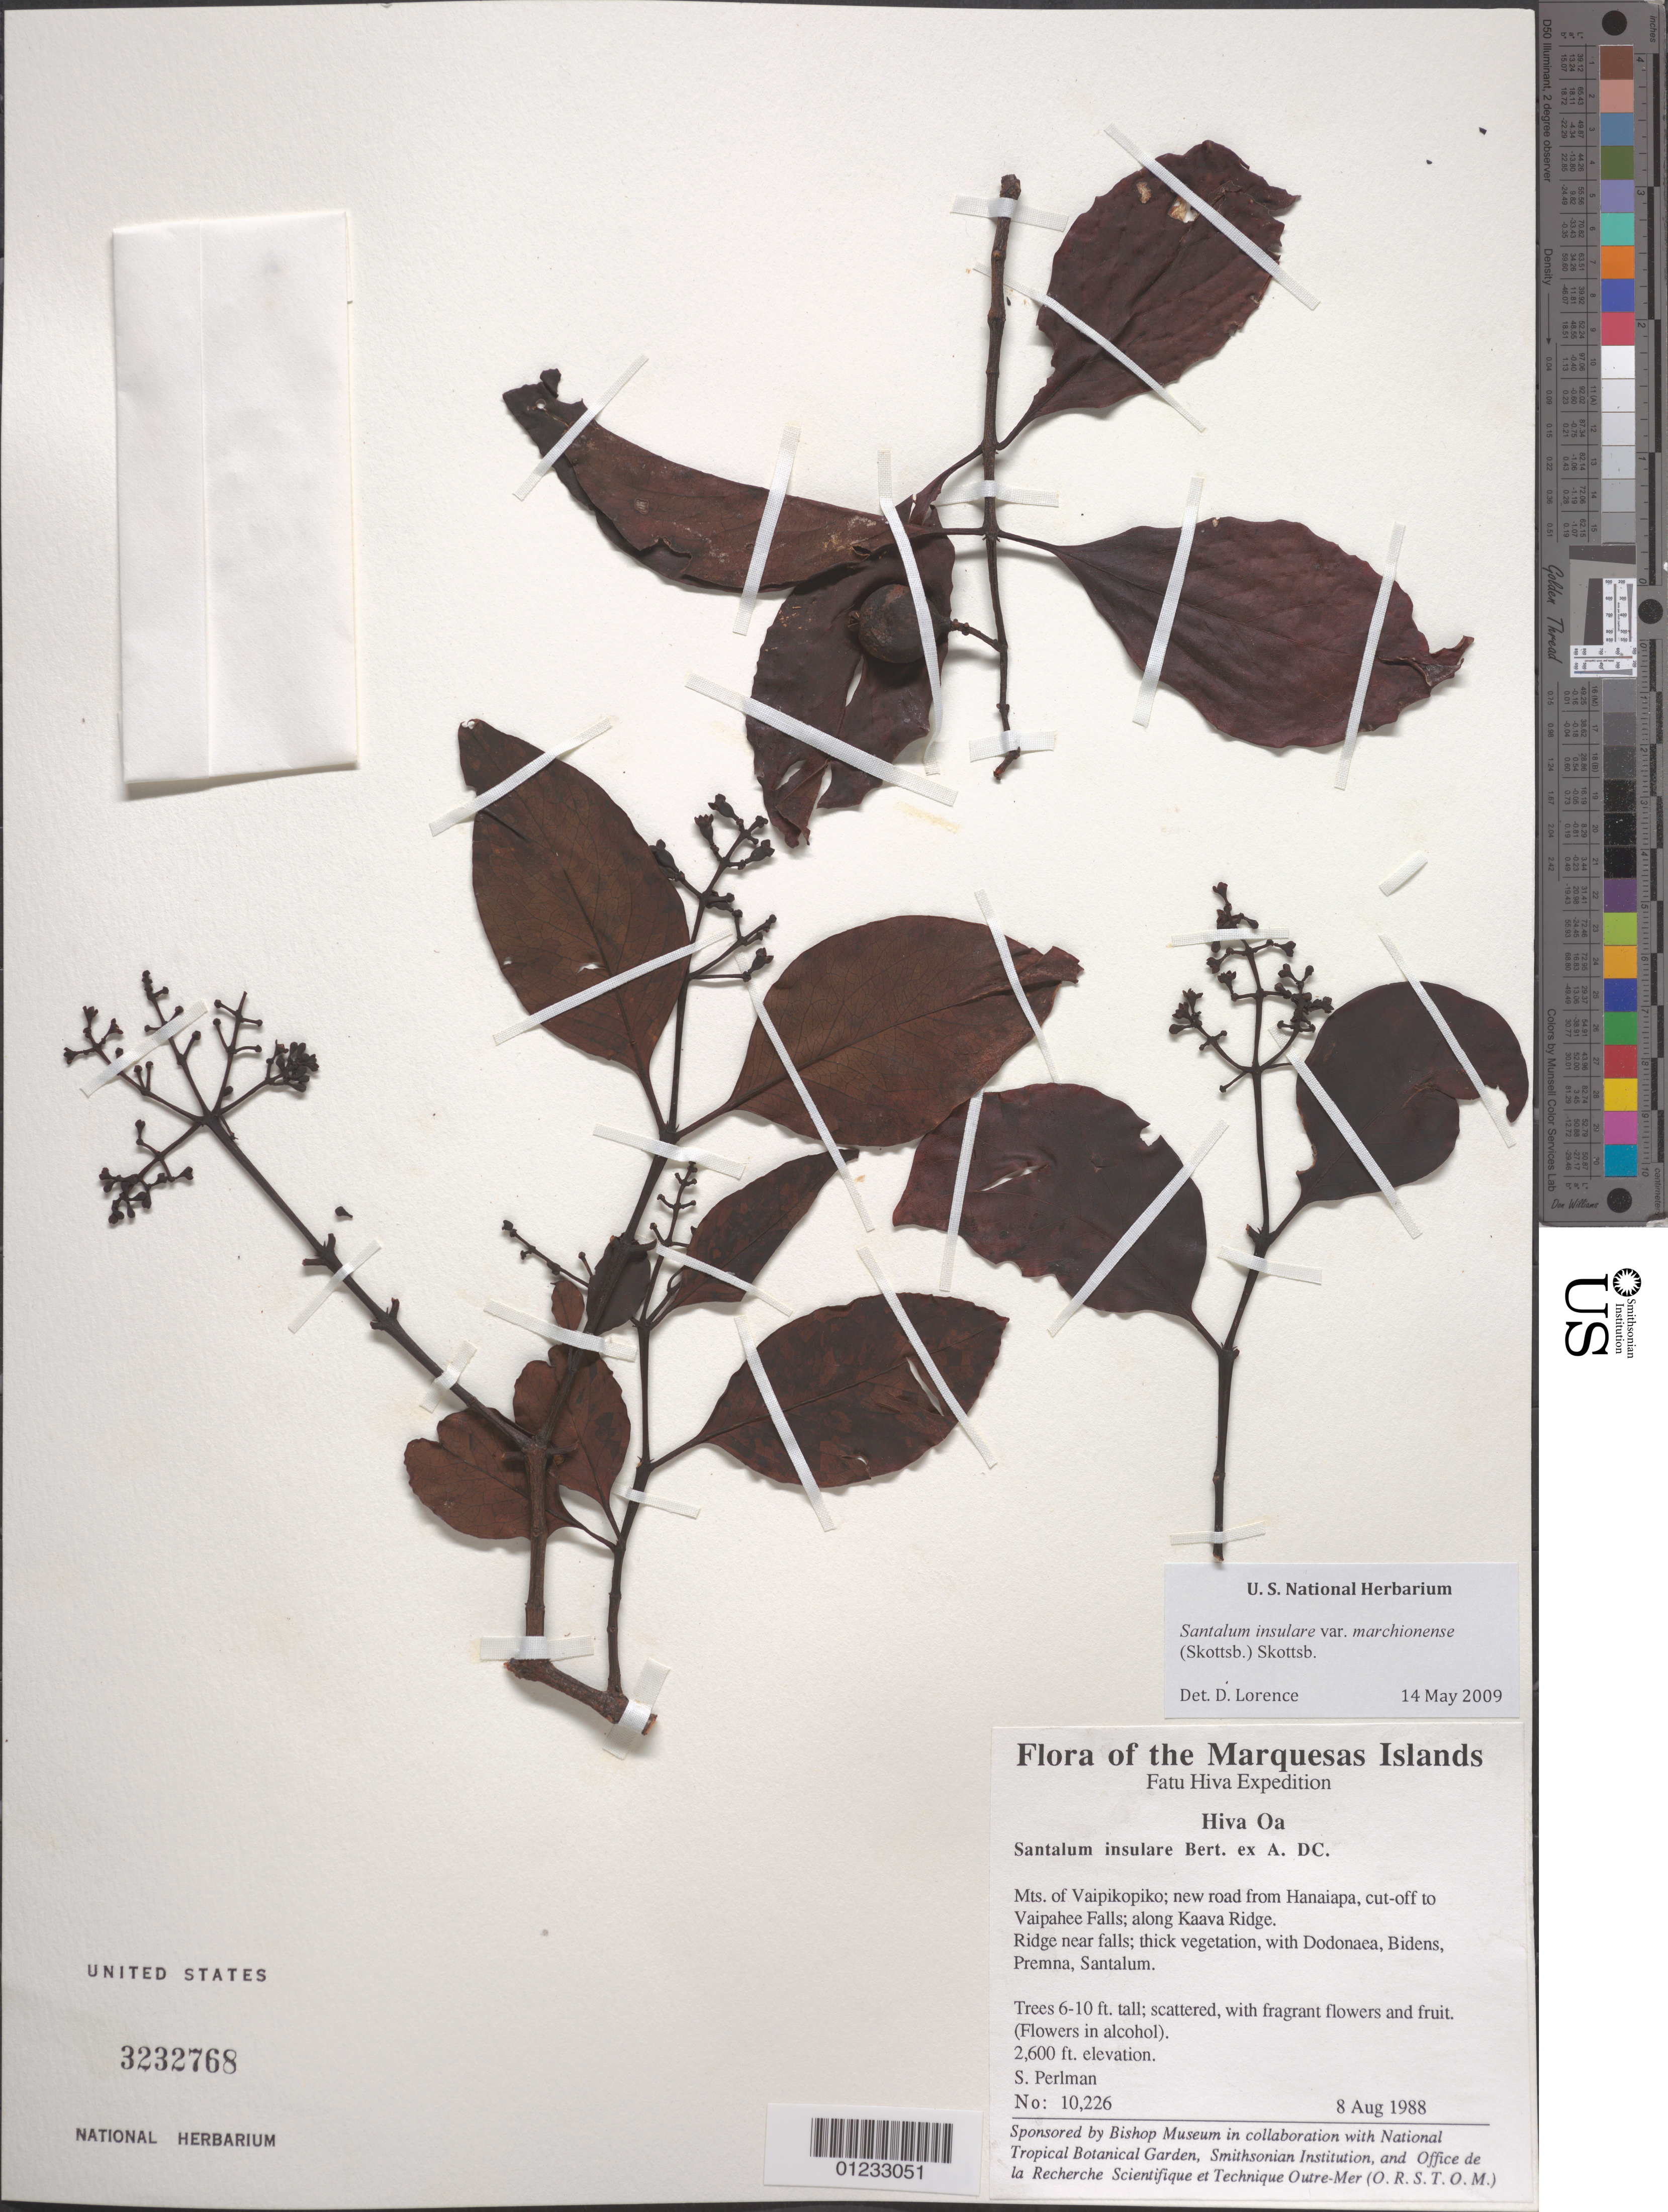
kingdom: Plantae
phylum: Tracheophyta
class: Magnoliopsida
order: Santalales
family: Santalaceae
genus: Santalum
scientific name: Santalum insulare var. marchionense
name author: (Skottsb.) Skottsb.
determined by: Lorence, David H., (PTBG), National Tropical Botanical Garden (UNITED STATES)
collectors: S. P. Perlman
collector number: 10226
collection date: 1988-08-08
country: French Polynesia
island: Hiva Oa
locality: Mts. of Vaipikopiko, new road from Hanaiapa, cut-off to Vaipahee Falls, along Kaava Ridge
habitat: ridge near falls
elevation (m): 792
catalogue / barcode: US 3232768